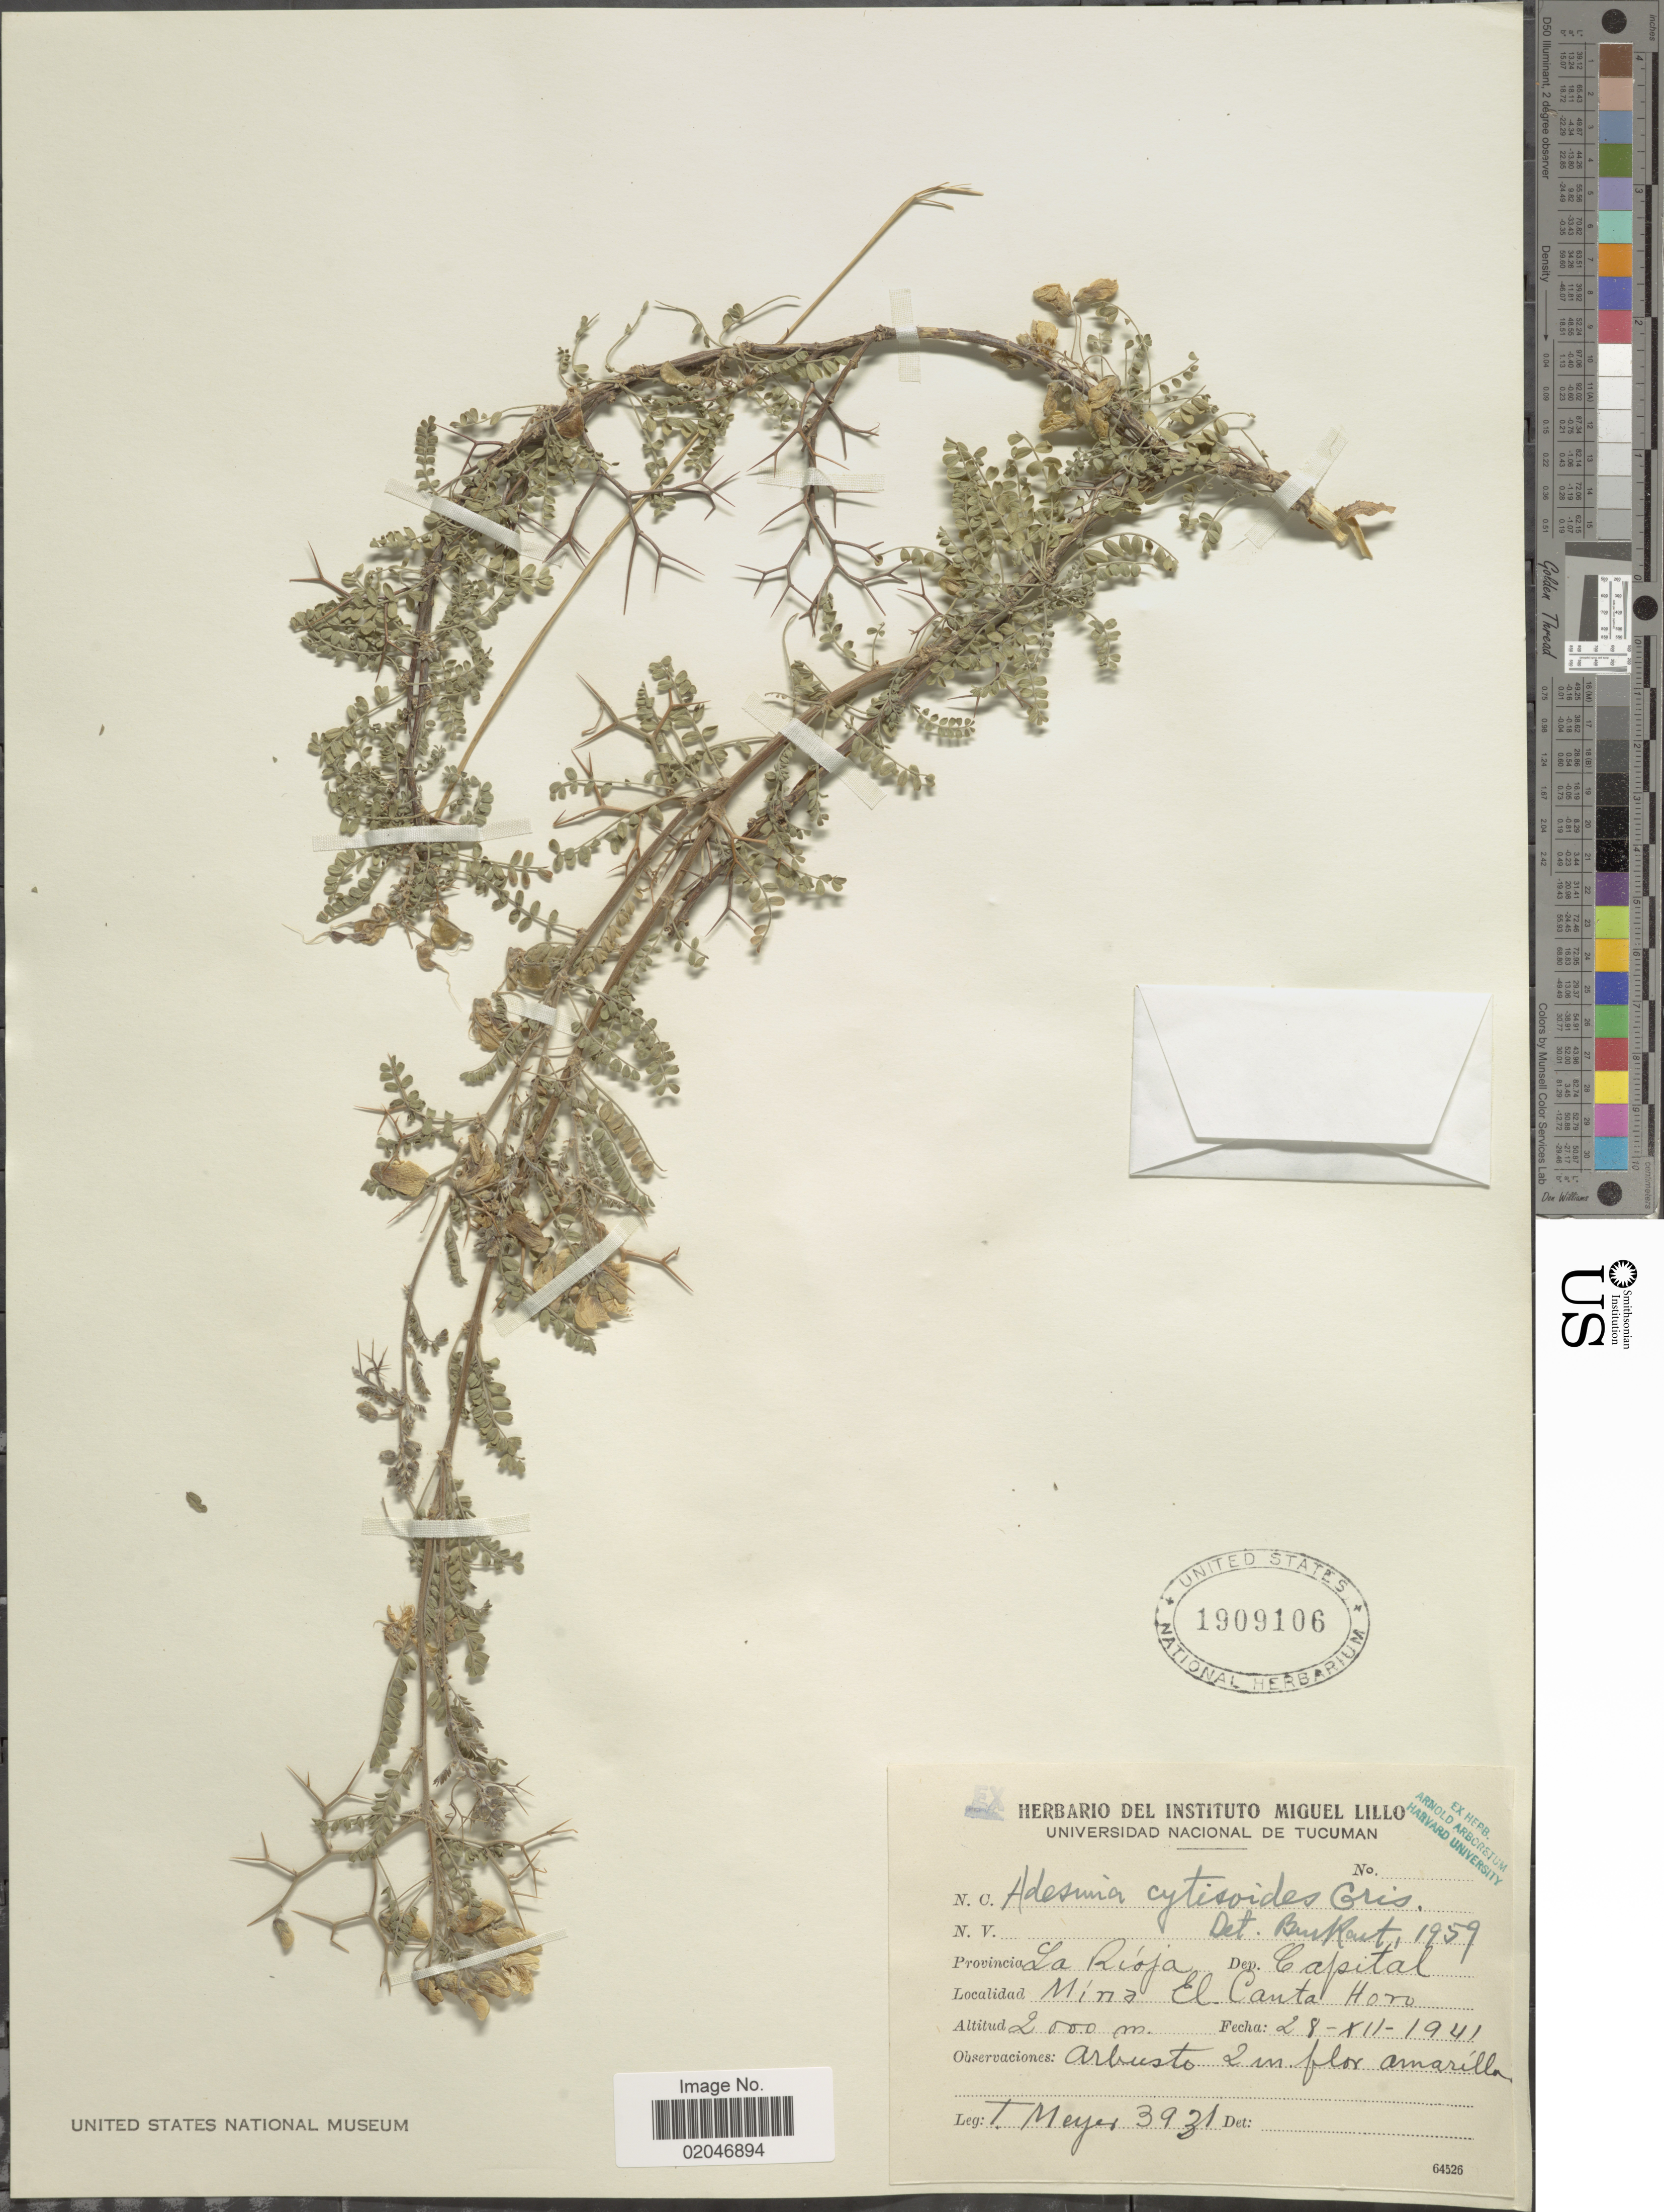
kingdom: Plantae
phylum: Tracheophyta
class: Magnoliopsida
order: Fabales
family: Fabaceae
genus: Adesmia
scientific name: Adesmia cytisoides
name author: Griseb.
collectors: T. Lohmeyer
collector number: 3931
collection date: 1941-12-28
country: Argentina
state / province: La Rioja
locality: Dep. Capital. Mina El Canta Horo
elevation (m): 2000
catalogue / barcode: US 1909106